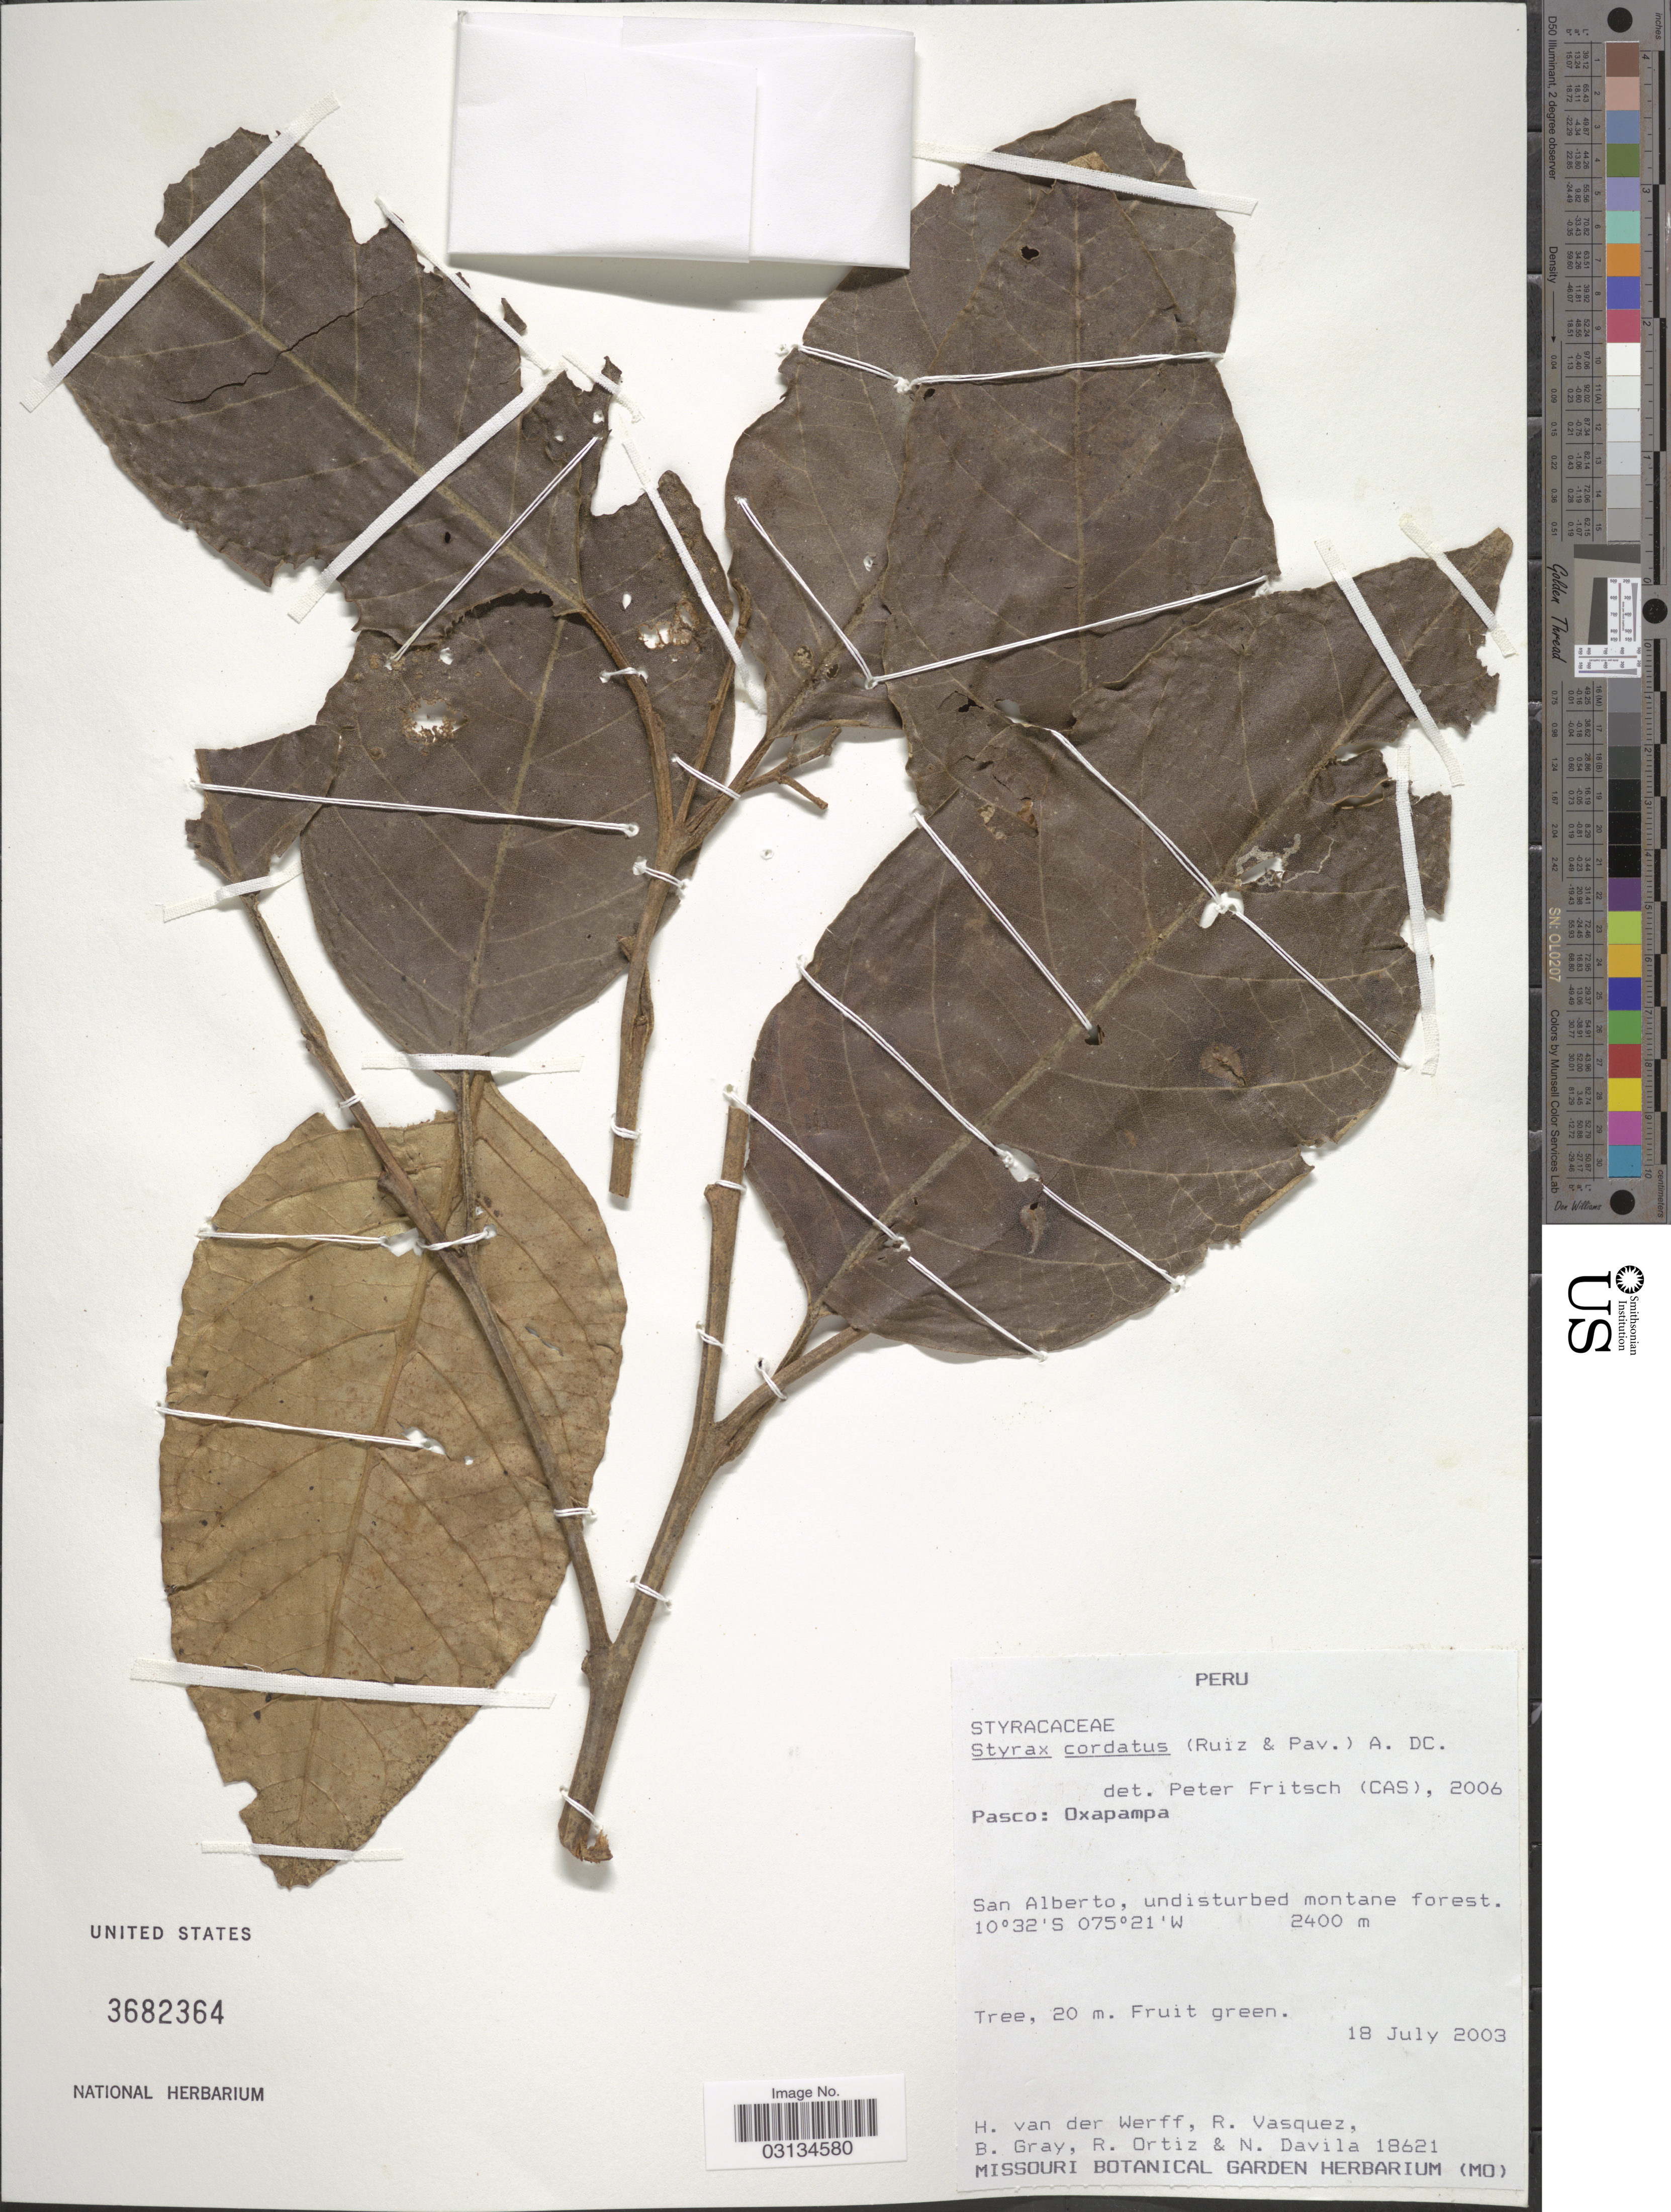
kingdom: Plantae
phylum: Tracheophyta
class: Magnoliopsida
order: Ericales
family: Styracaceae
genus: Styrax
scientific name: Styrax cordatus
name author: (Ruiz & Pav.) A. DC.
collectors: H. van der Werff, R. Vasquez, B. Gray, R. Ortiz & N. Dávila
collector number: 18621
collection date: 2003-07-18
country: Peru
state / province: Pasco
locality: Oxapampa. San Alberto.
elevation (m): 2400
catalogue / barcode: US 3682364